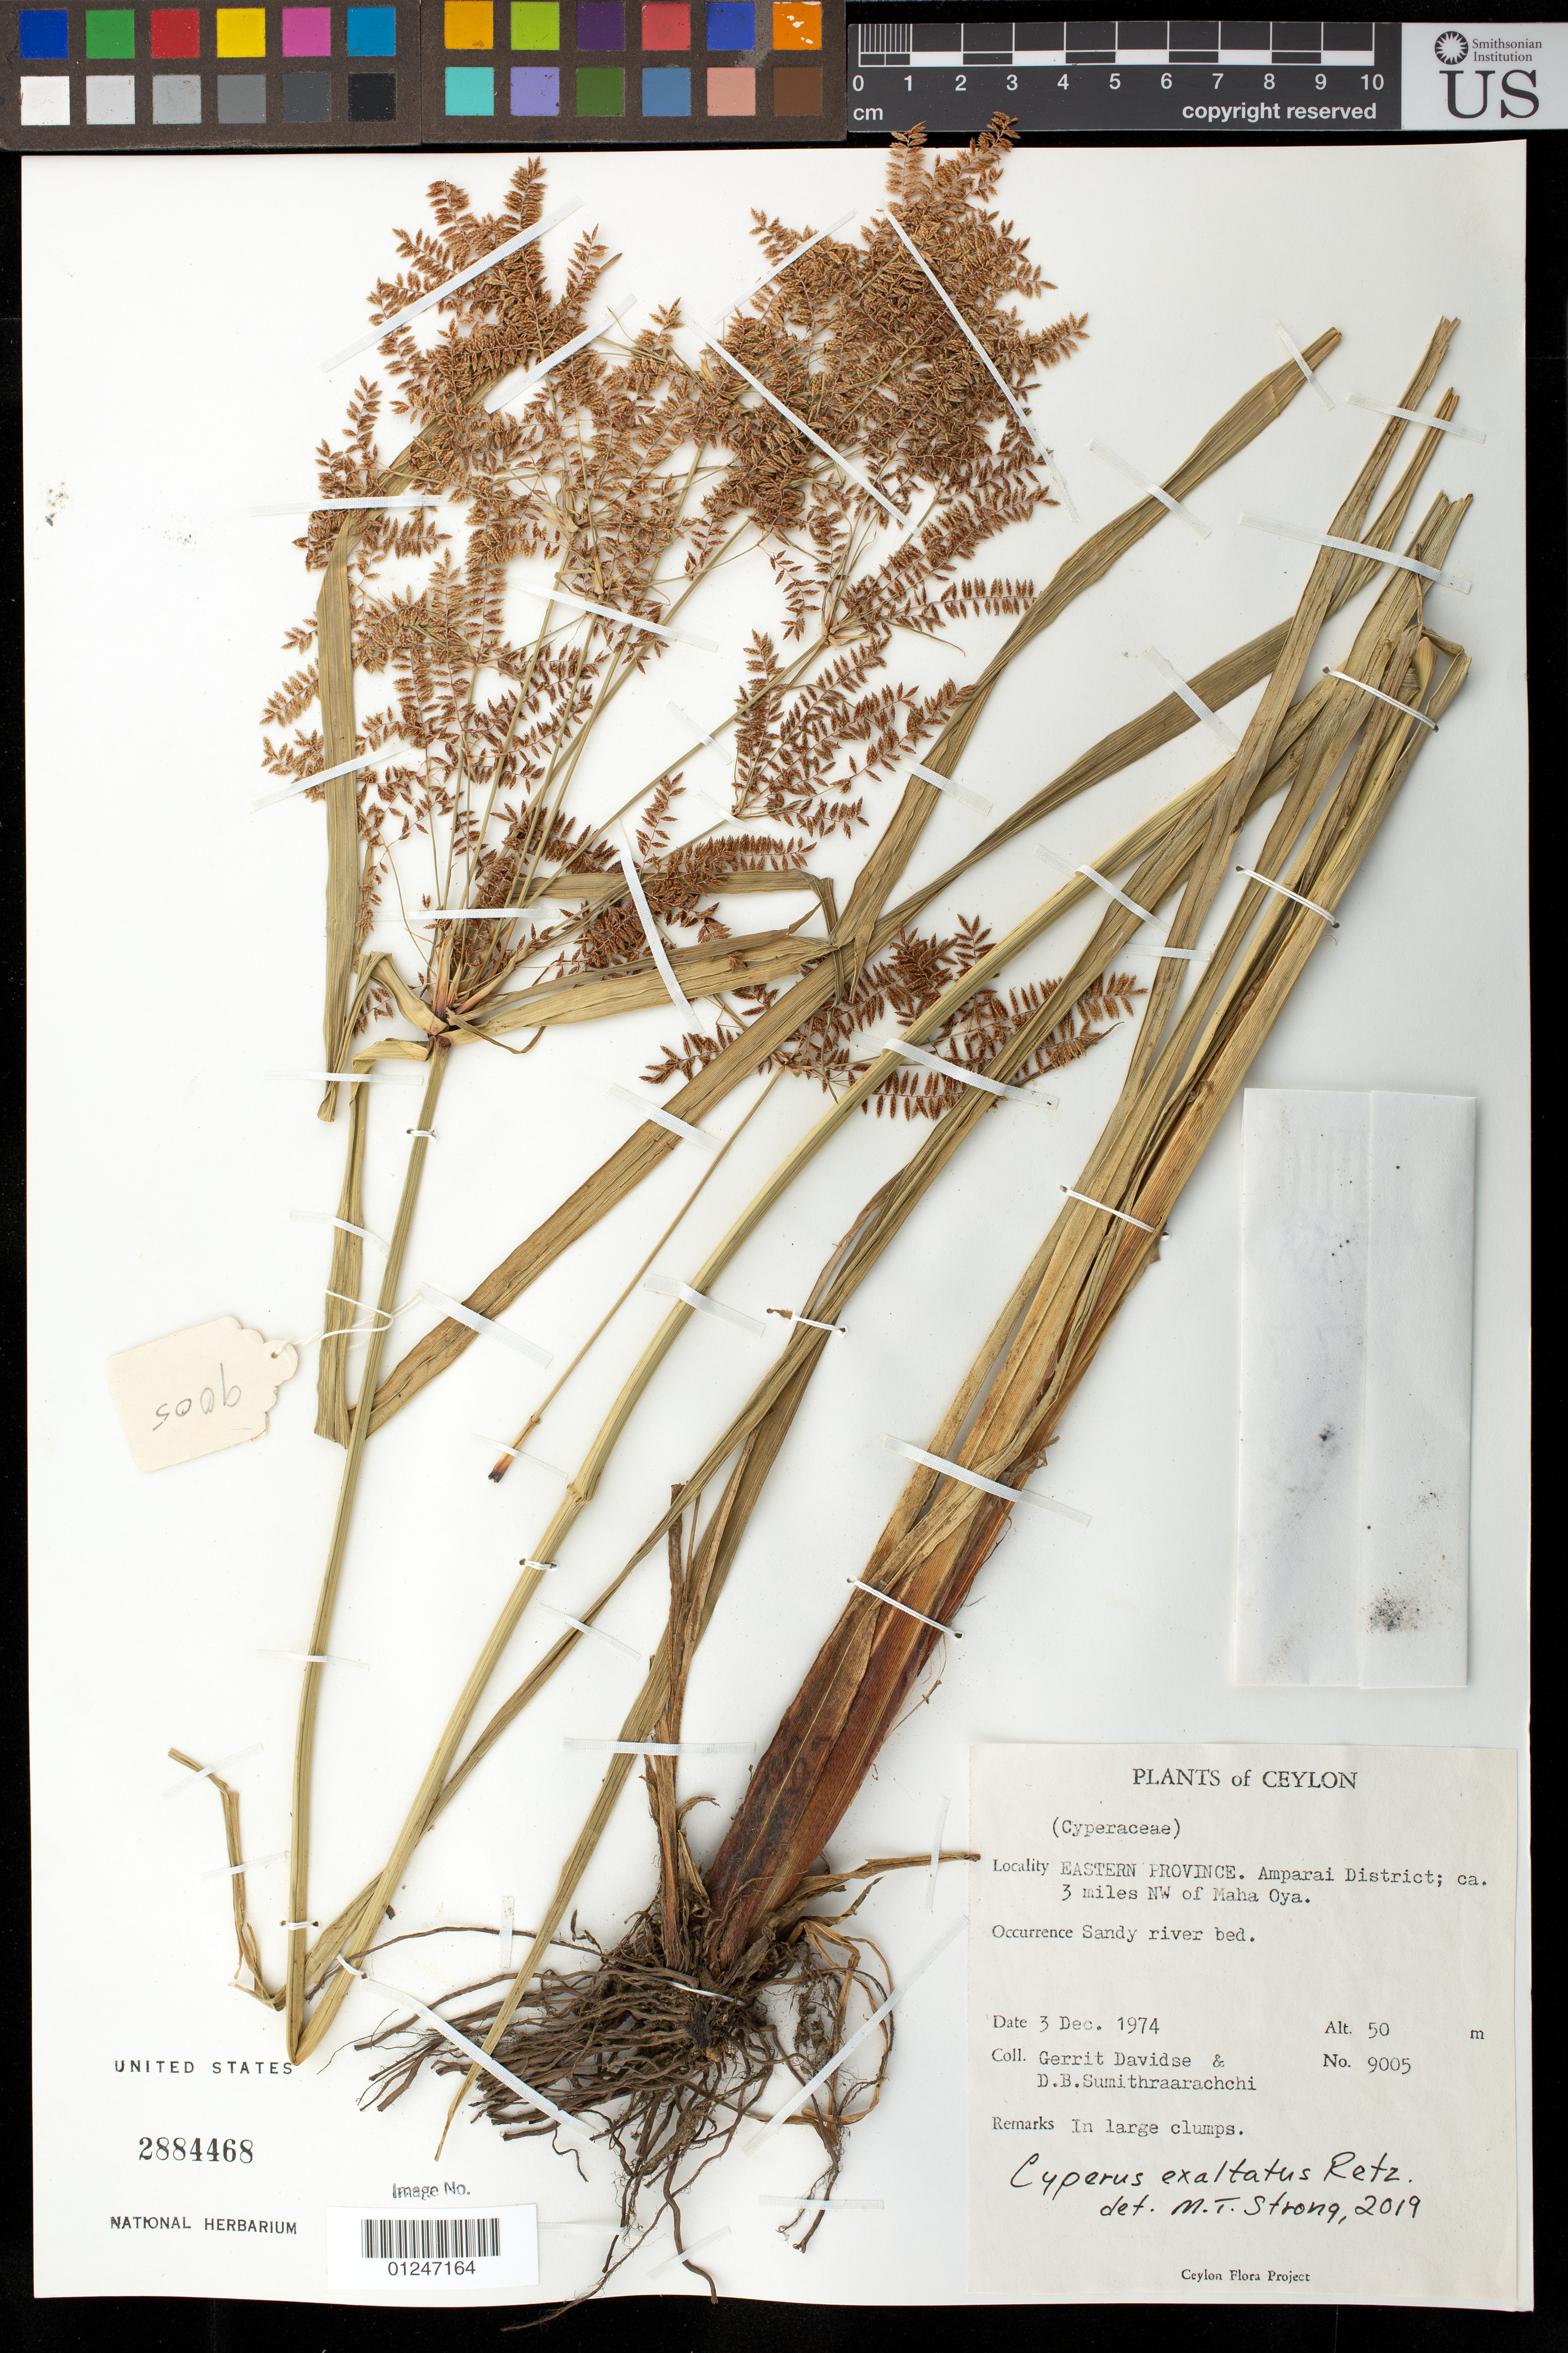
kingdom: Plantae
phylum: Tracheophyta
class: Liliopsida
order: Poales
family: Cyperaceae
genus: Cyperus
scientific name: Cyperus exaltatus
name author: Retz.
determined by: Strong, Mark T., (BOT), Smithsonian Institution - National Museum of Natural History (UNITED STATES)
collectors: G. Davidse & D. B. Sumithraarachchi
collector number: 9005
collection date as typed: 03 Dec 1974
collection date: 1974-12-03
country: Sri Lanka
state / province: Eastern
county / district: Ampara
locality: ca. 3 mi. NW of Maha Oya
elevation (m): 50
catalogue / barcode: US 2884468